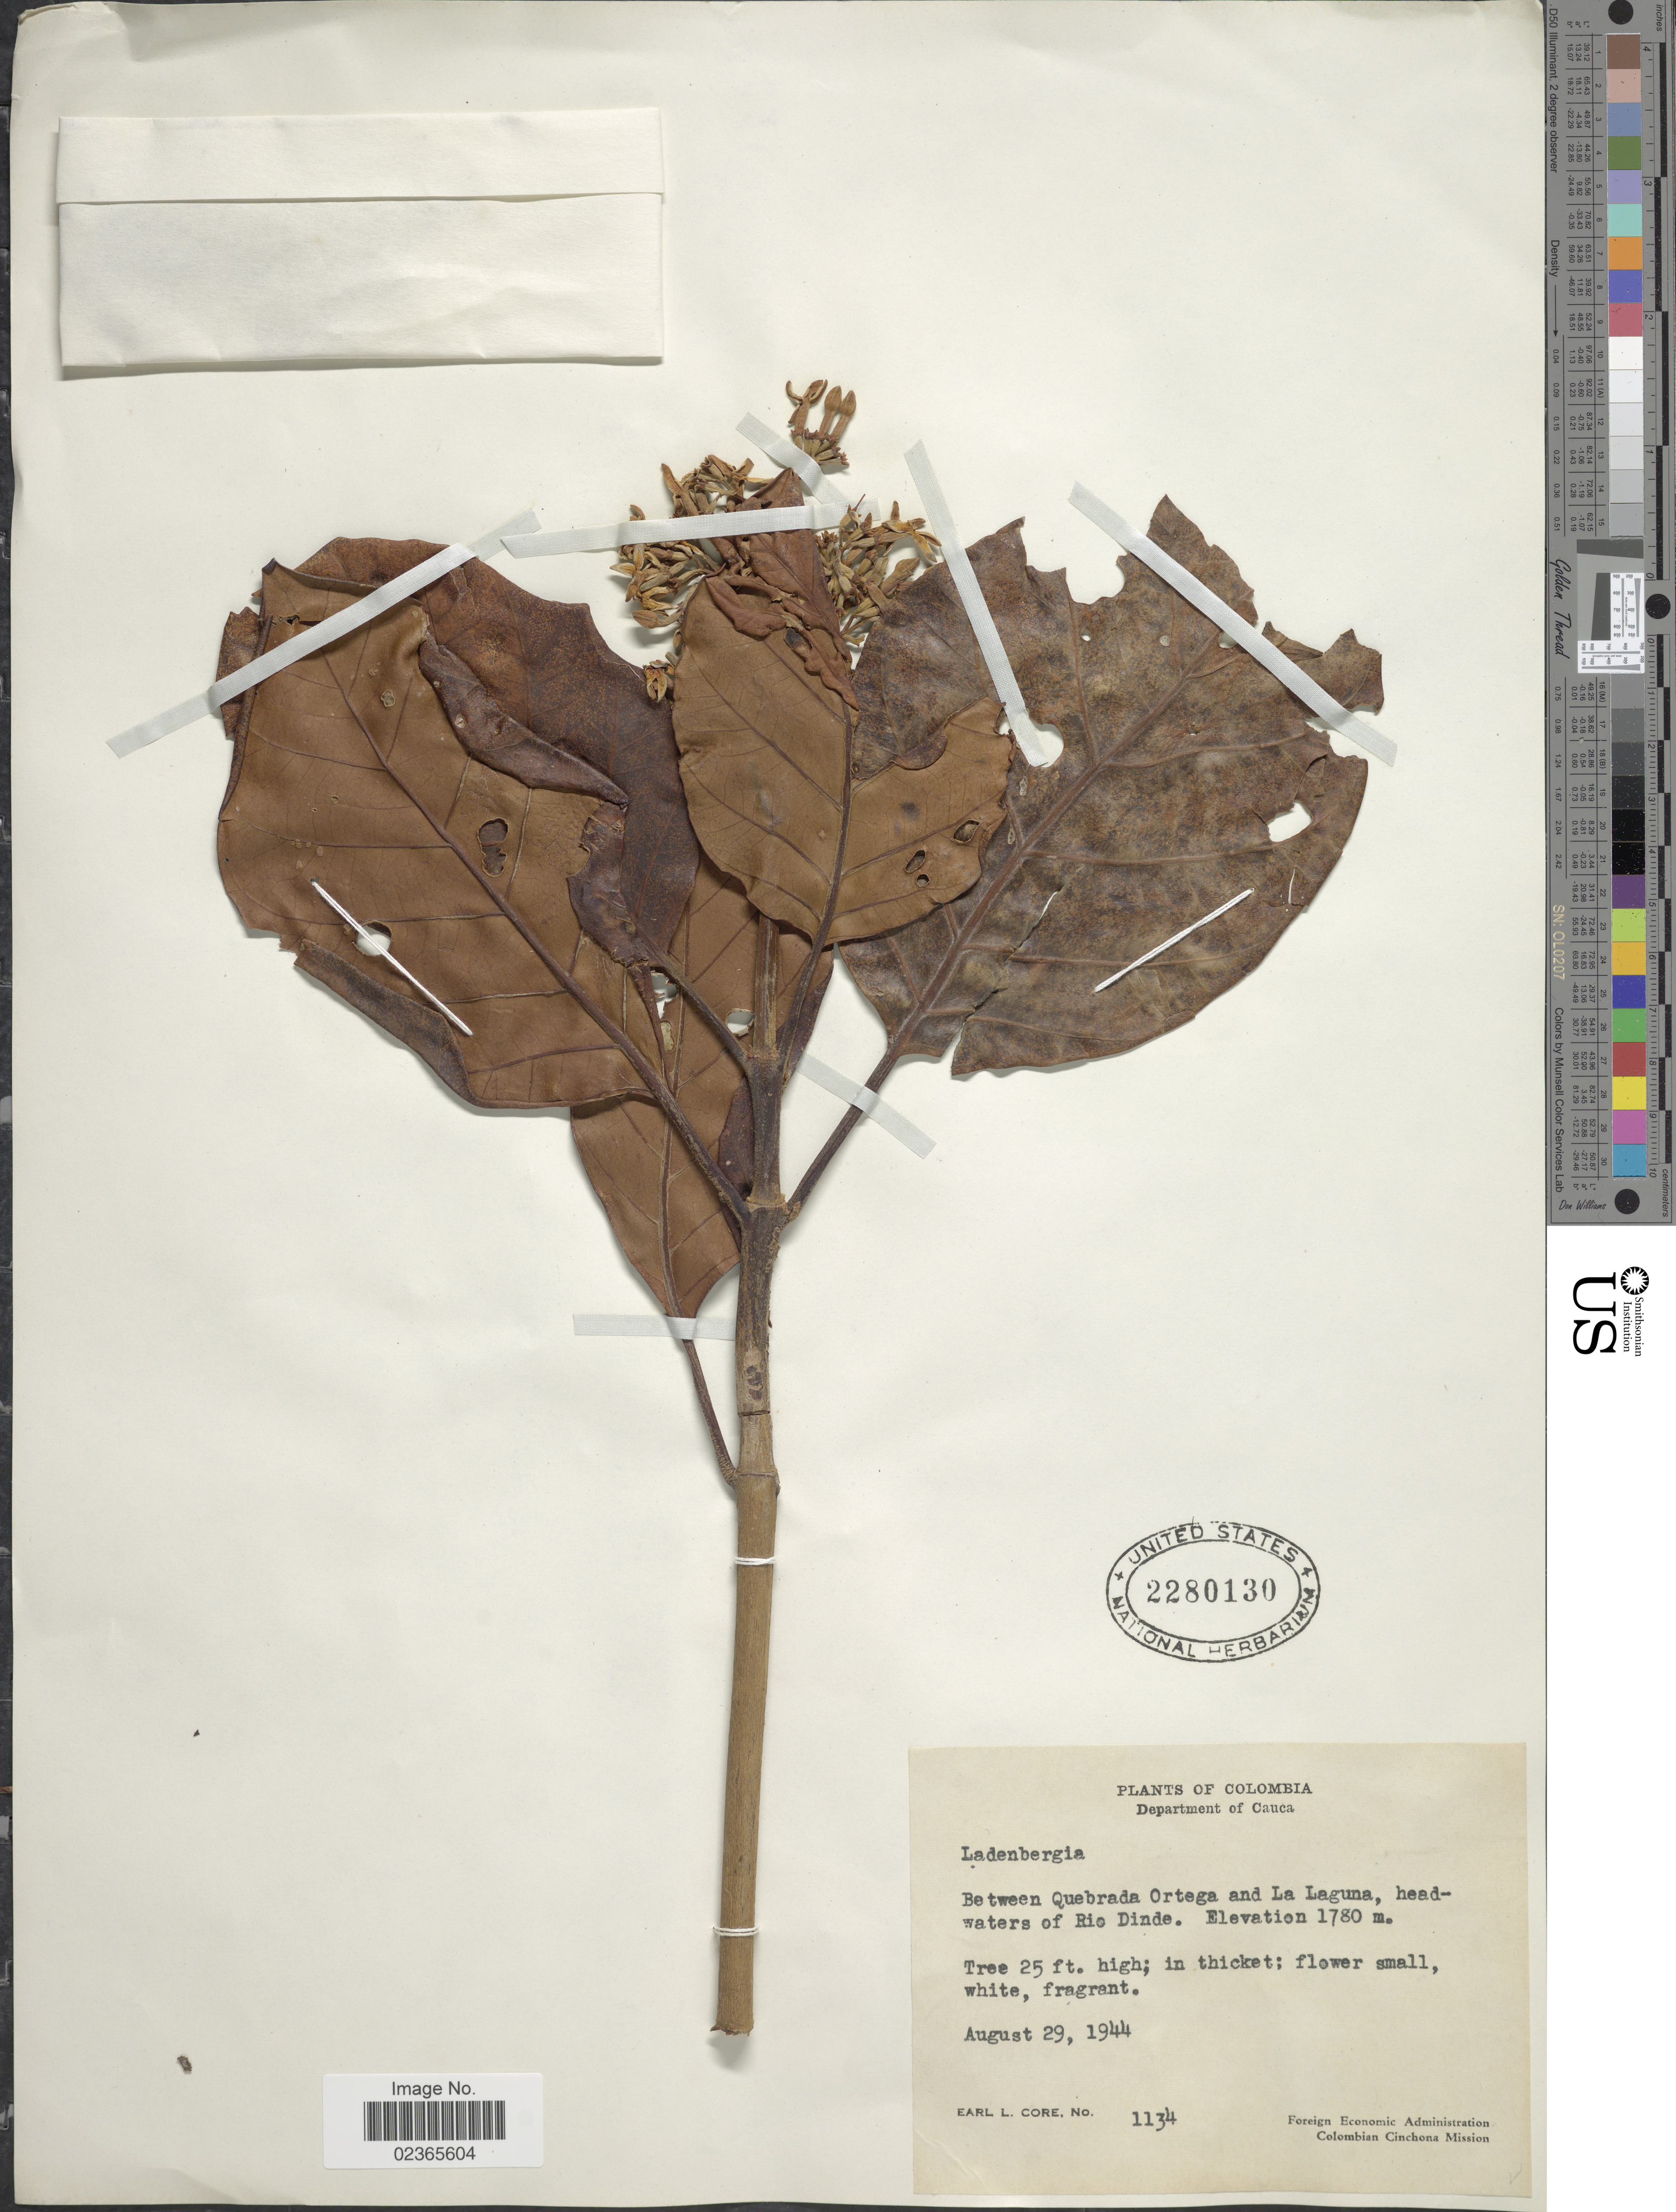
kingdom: Plantae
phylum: Tracheophyta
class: Magnoliopsida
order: Gentianales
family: Rubiaceae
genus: Ladenbergia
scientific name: Ladenbergia sp.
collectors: E. L. Core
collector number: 1134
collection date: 1944-08-29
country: Colombia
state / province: Cauca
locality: Between Quebrada Ortega and La Laguna, headwaters of Rio Dinde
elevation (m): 1780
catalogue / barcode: US 2280130